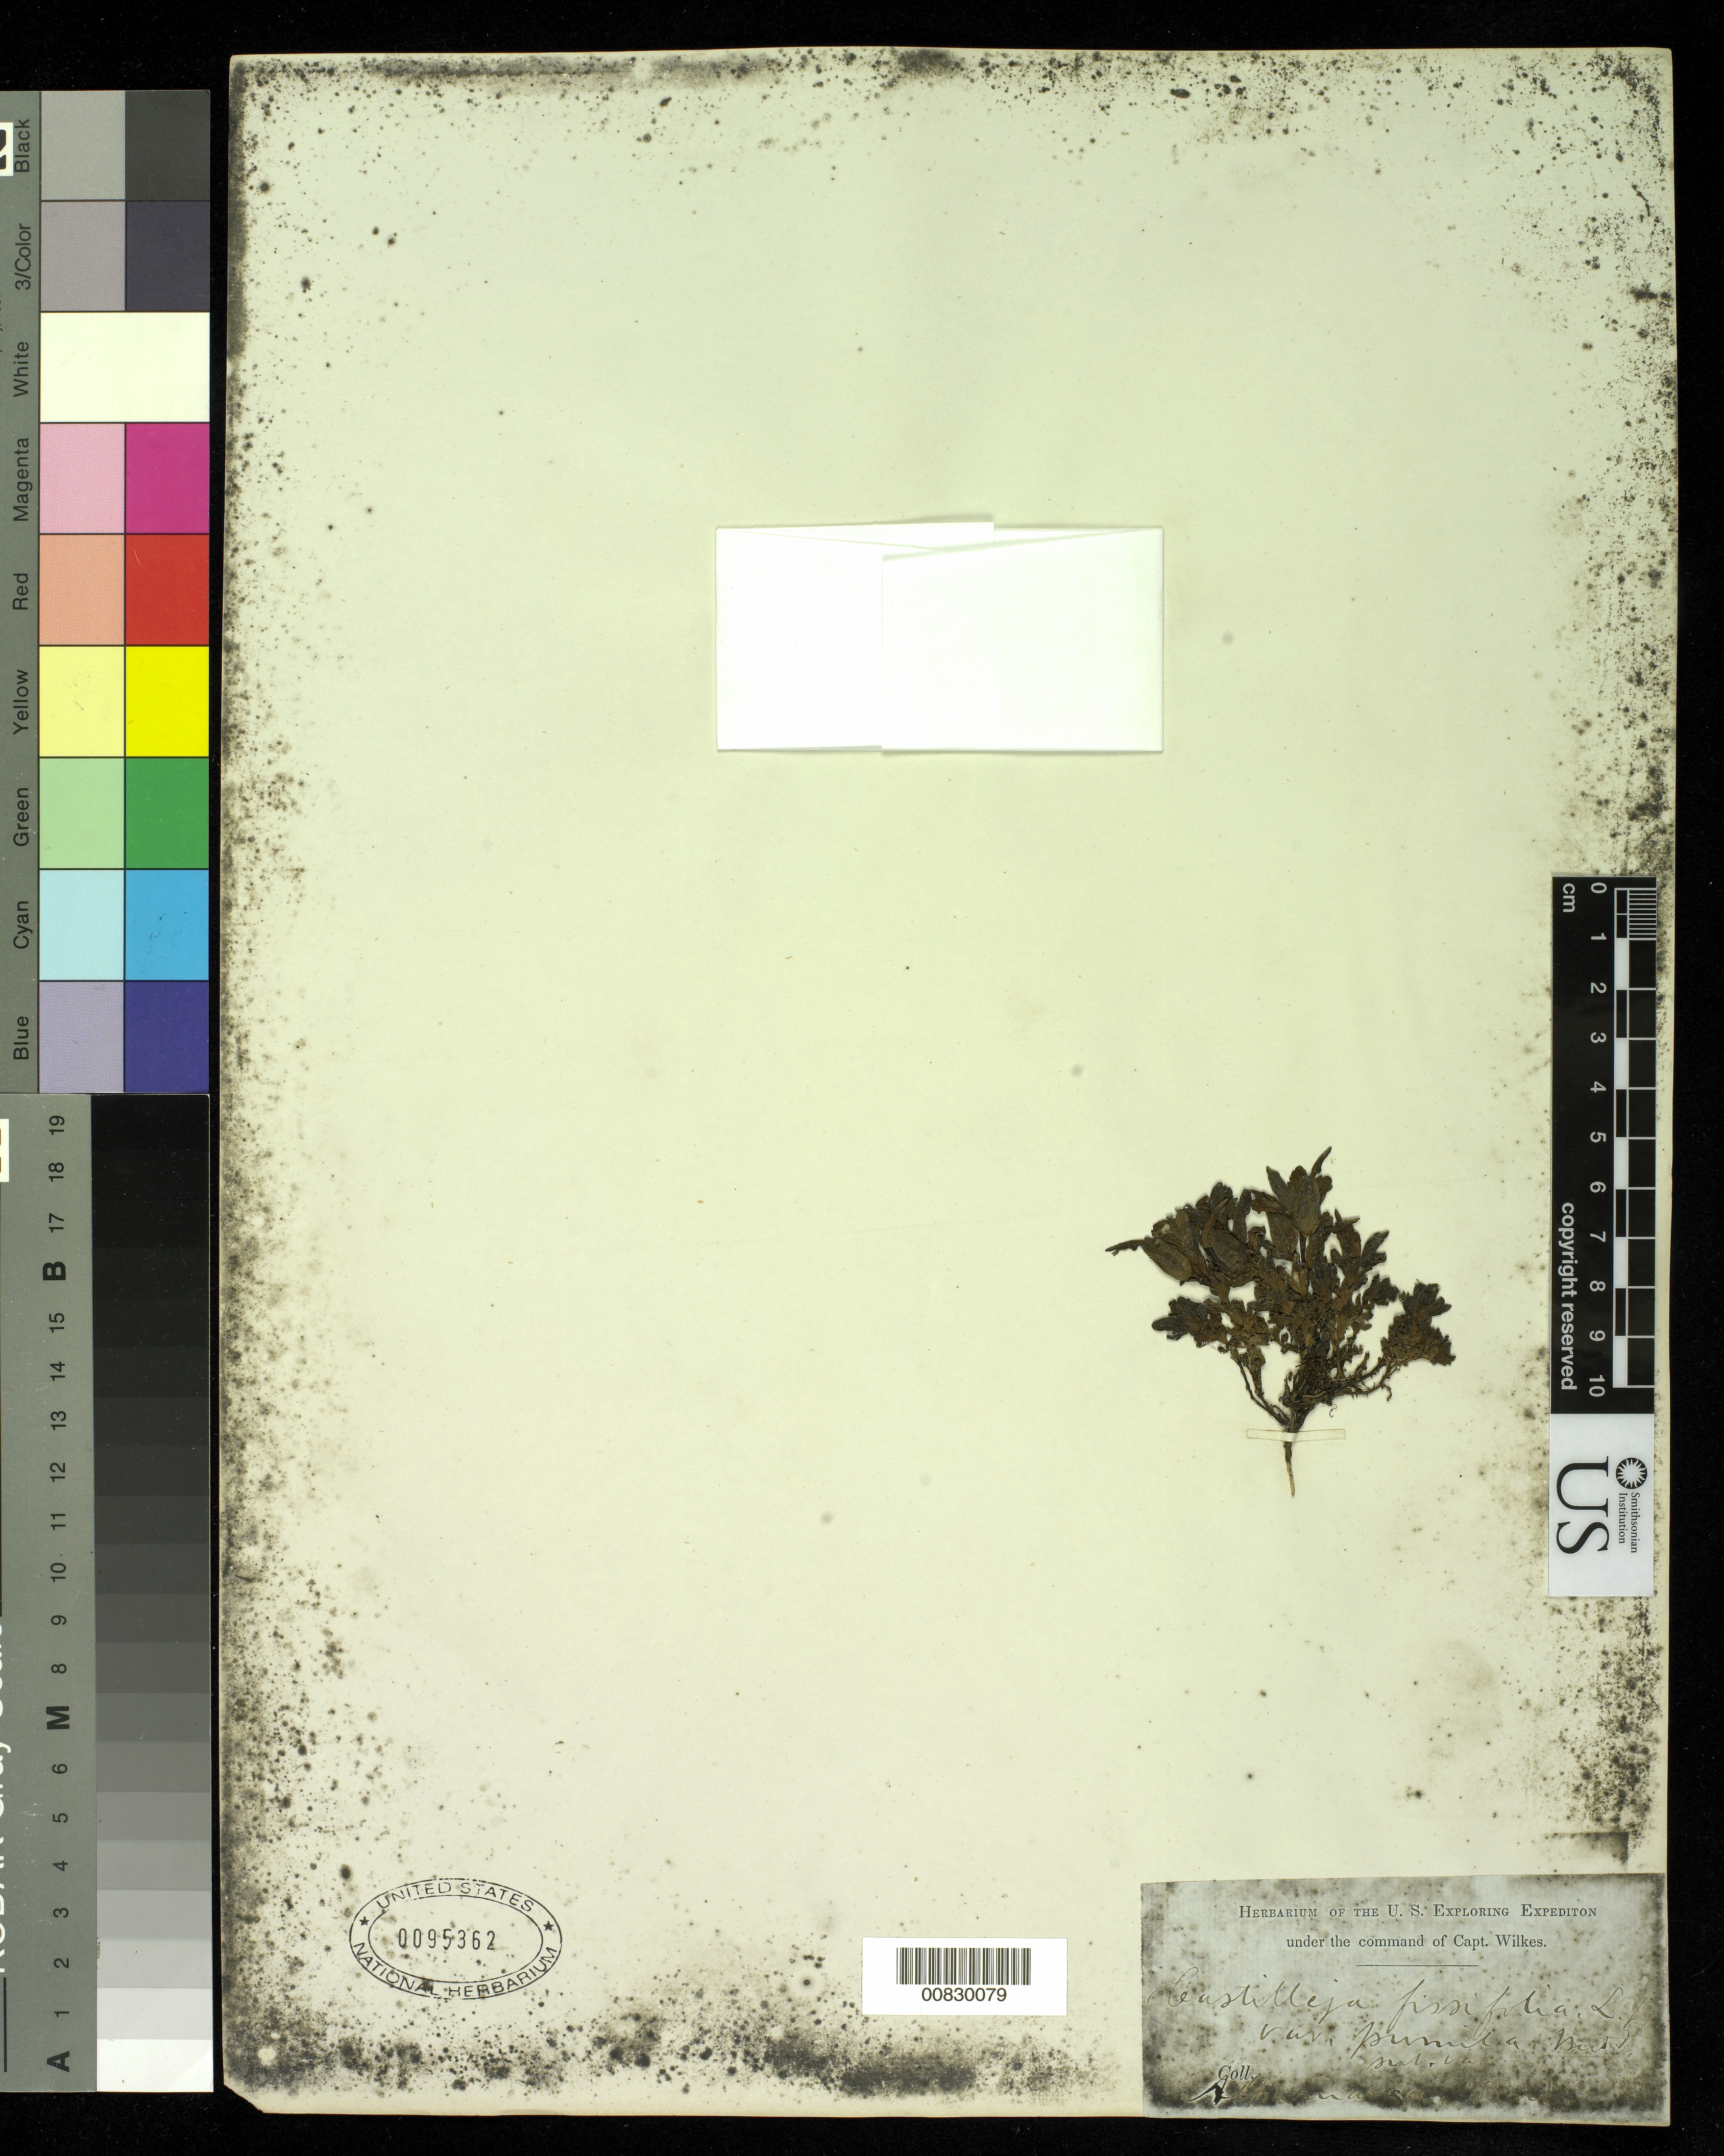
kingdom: Plantae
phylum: Tracheophyta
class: Magnoliopsida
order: Lamiales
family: Orobanchaceae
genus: Castilleja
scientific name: Castilleja pumila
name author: (Benth.) Wedd.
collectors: Wilkes Explor. Exped.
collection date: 1838/1842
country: Peru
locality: Alpamarca, Peru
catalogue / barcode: US 95362